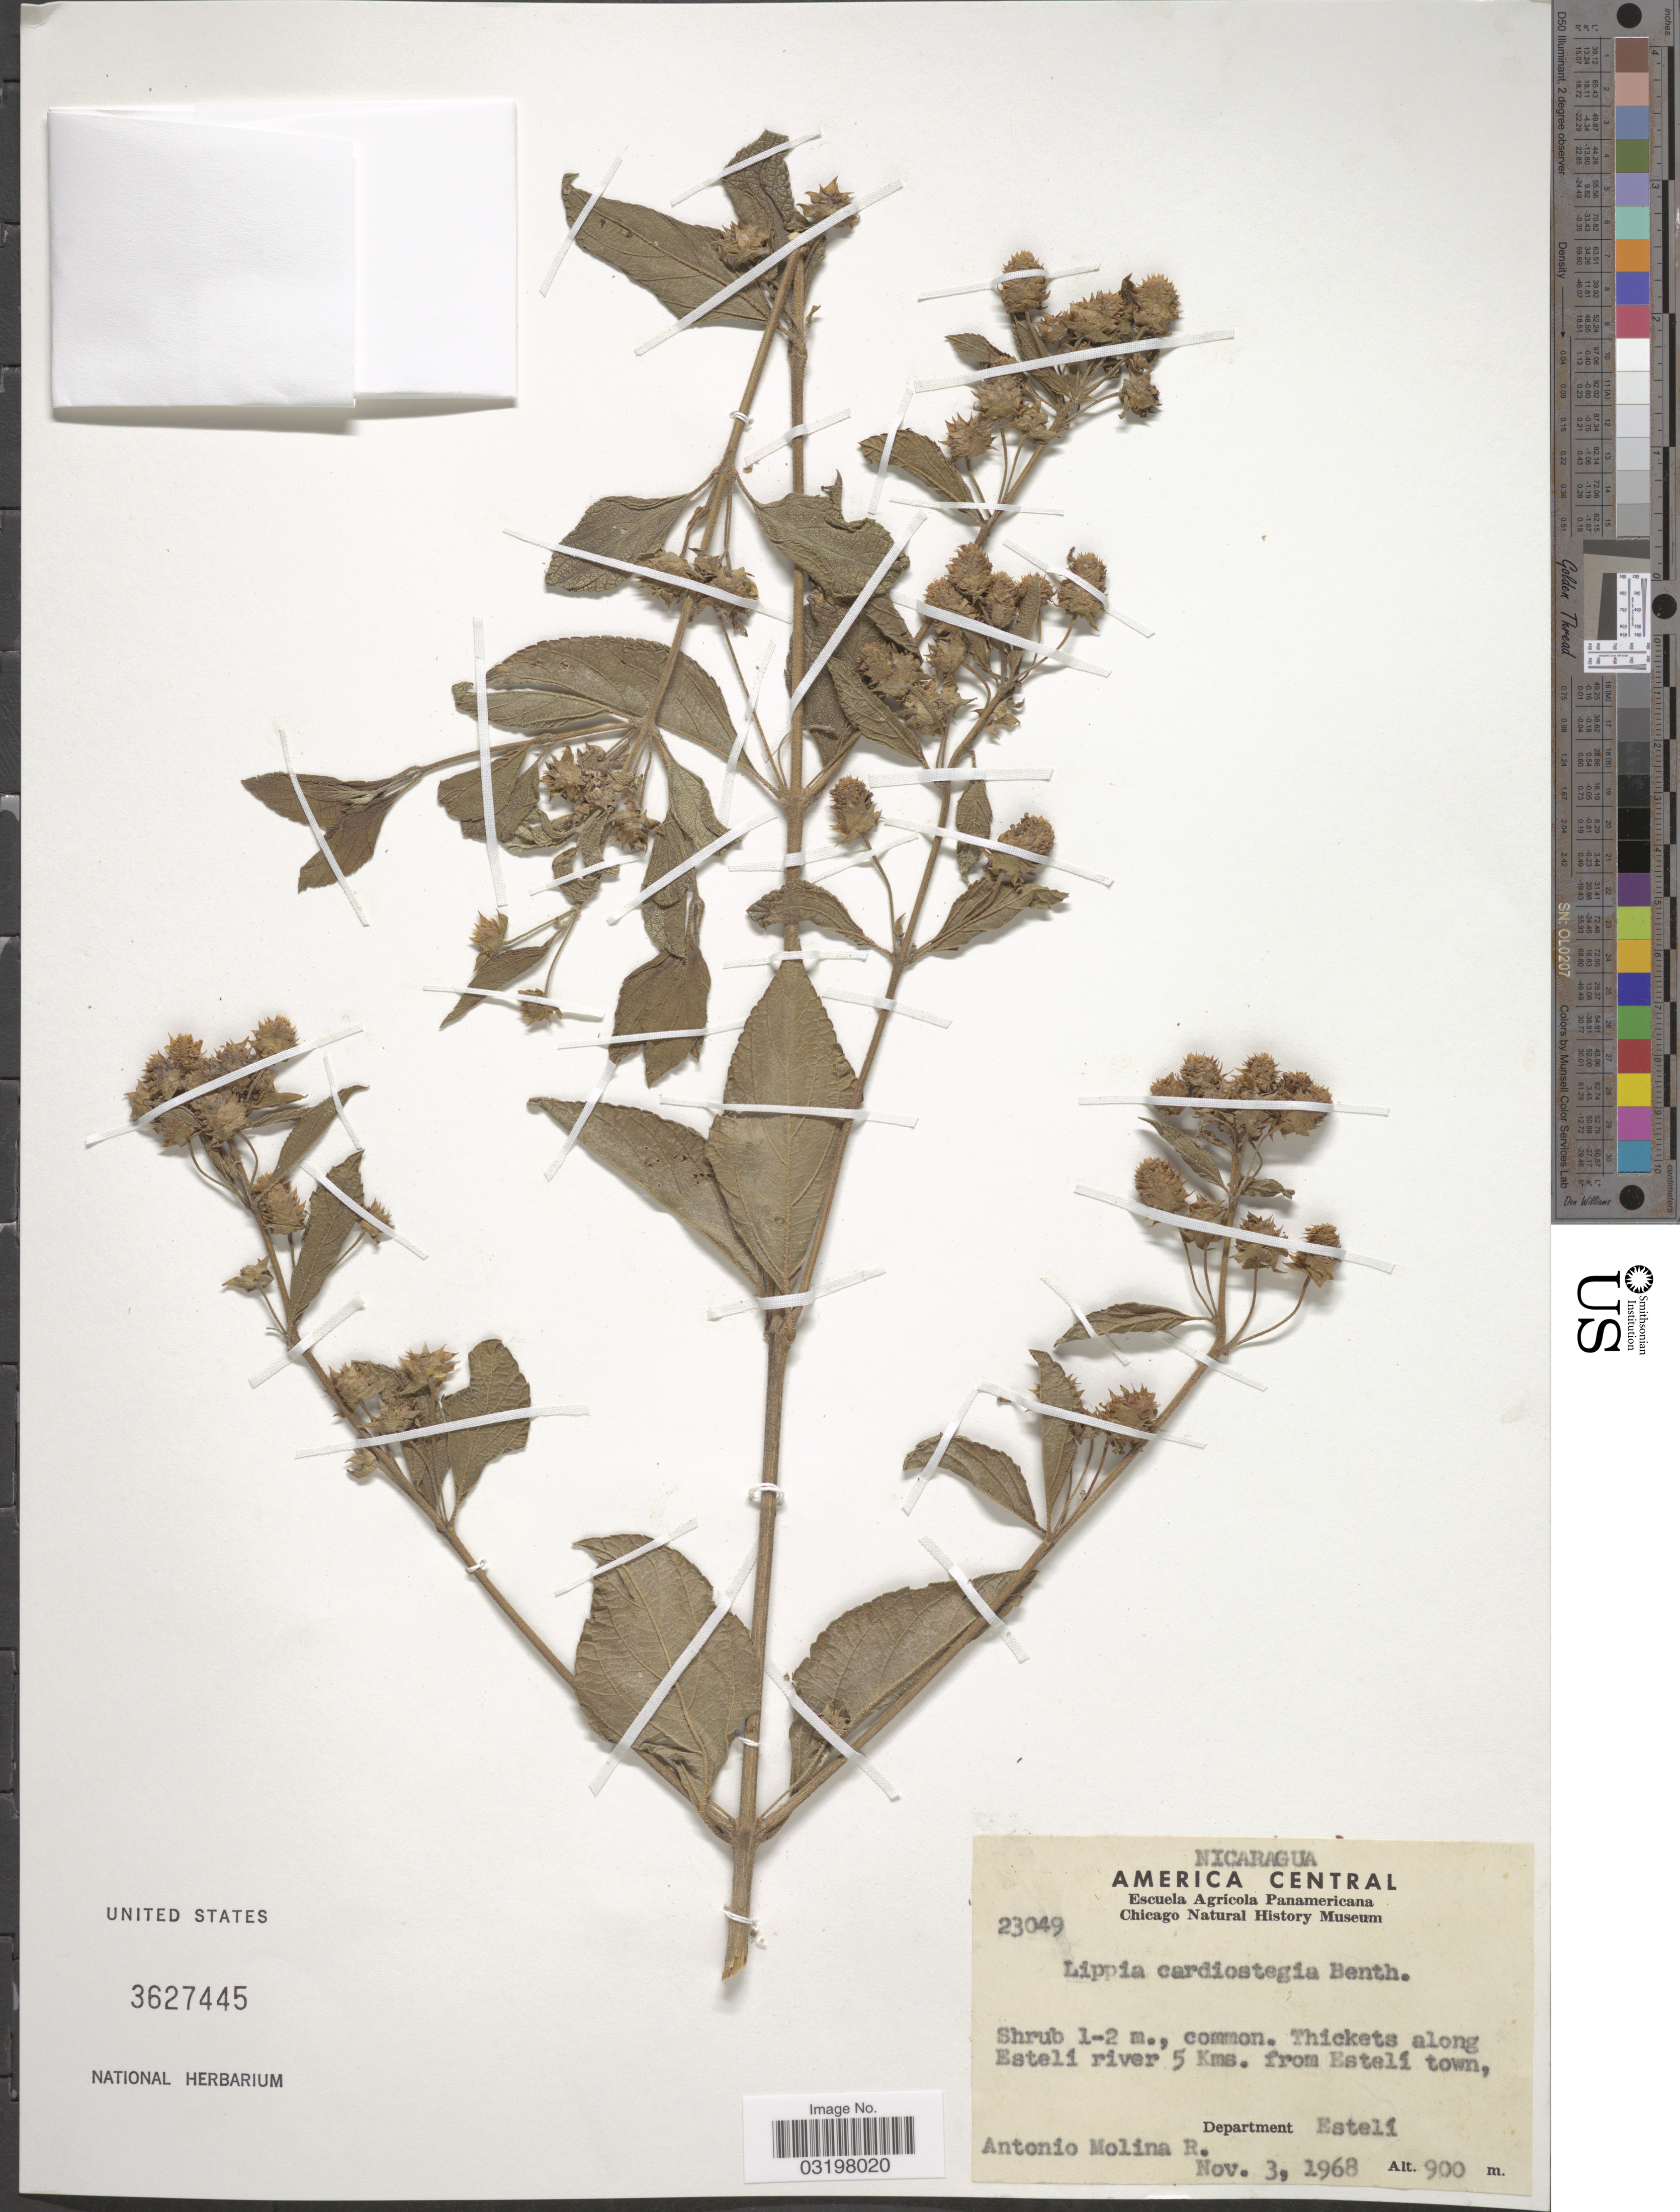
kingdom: Plantae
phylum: Tracheophyta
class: Magnoliopsida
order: Lamiales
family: Verbenaceae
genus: Lippia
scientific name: Lippia cardiostegia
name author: Benth.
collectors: A. Molina R.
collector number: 23049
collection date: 1968-11-03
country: Nicaragua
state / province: Esteli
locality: Thickets along Estelí river 5 Kms. from Estelí town, Department Estelí.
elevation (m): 900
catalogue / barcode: US 3627445